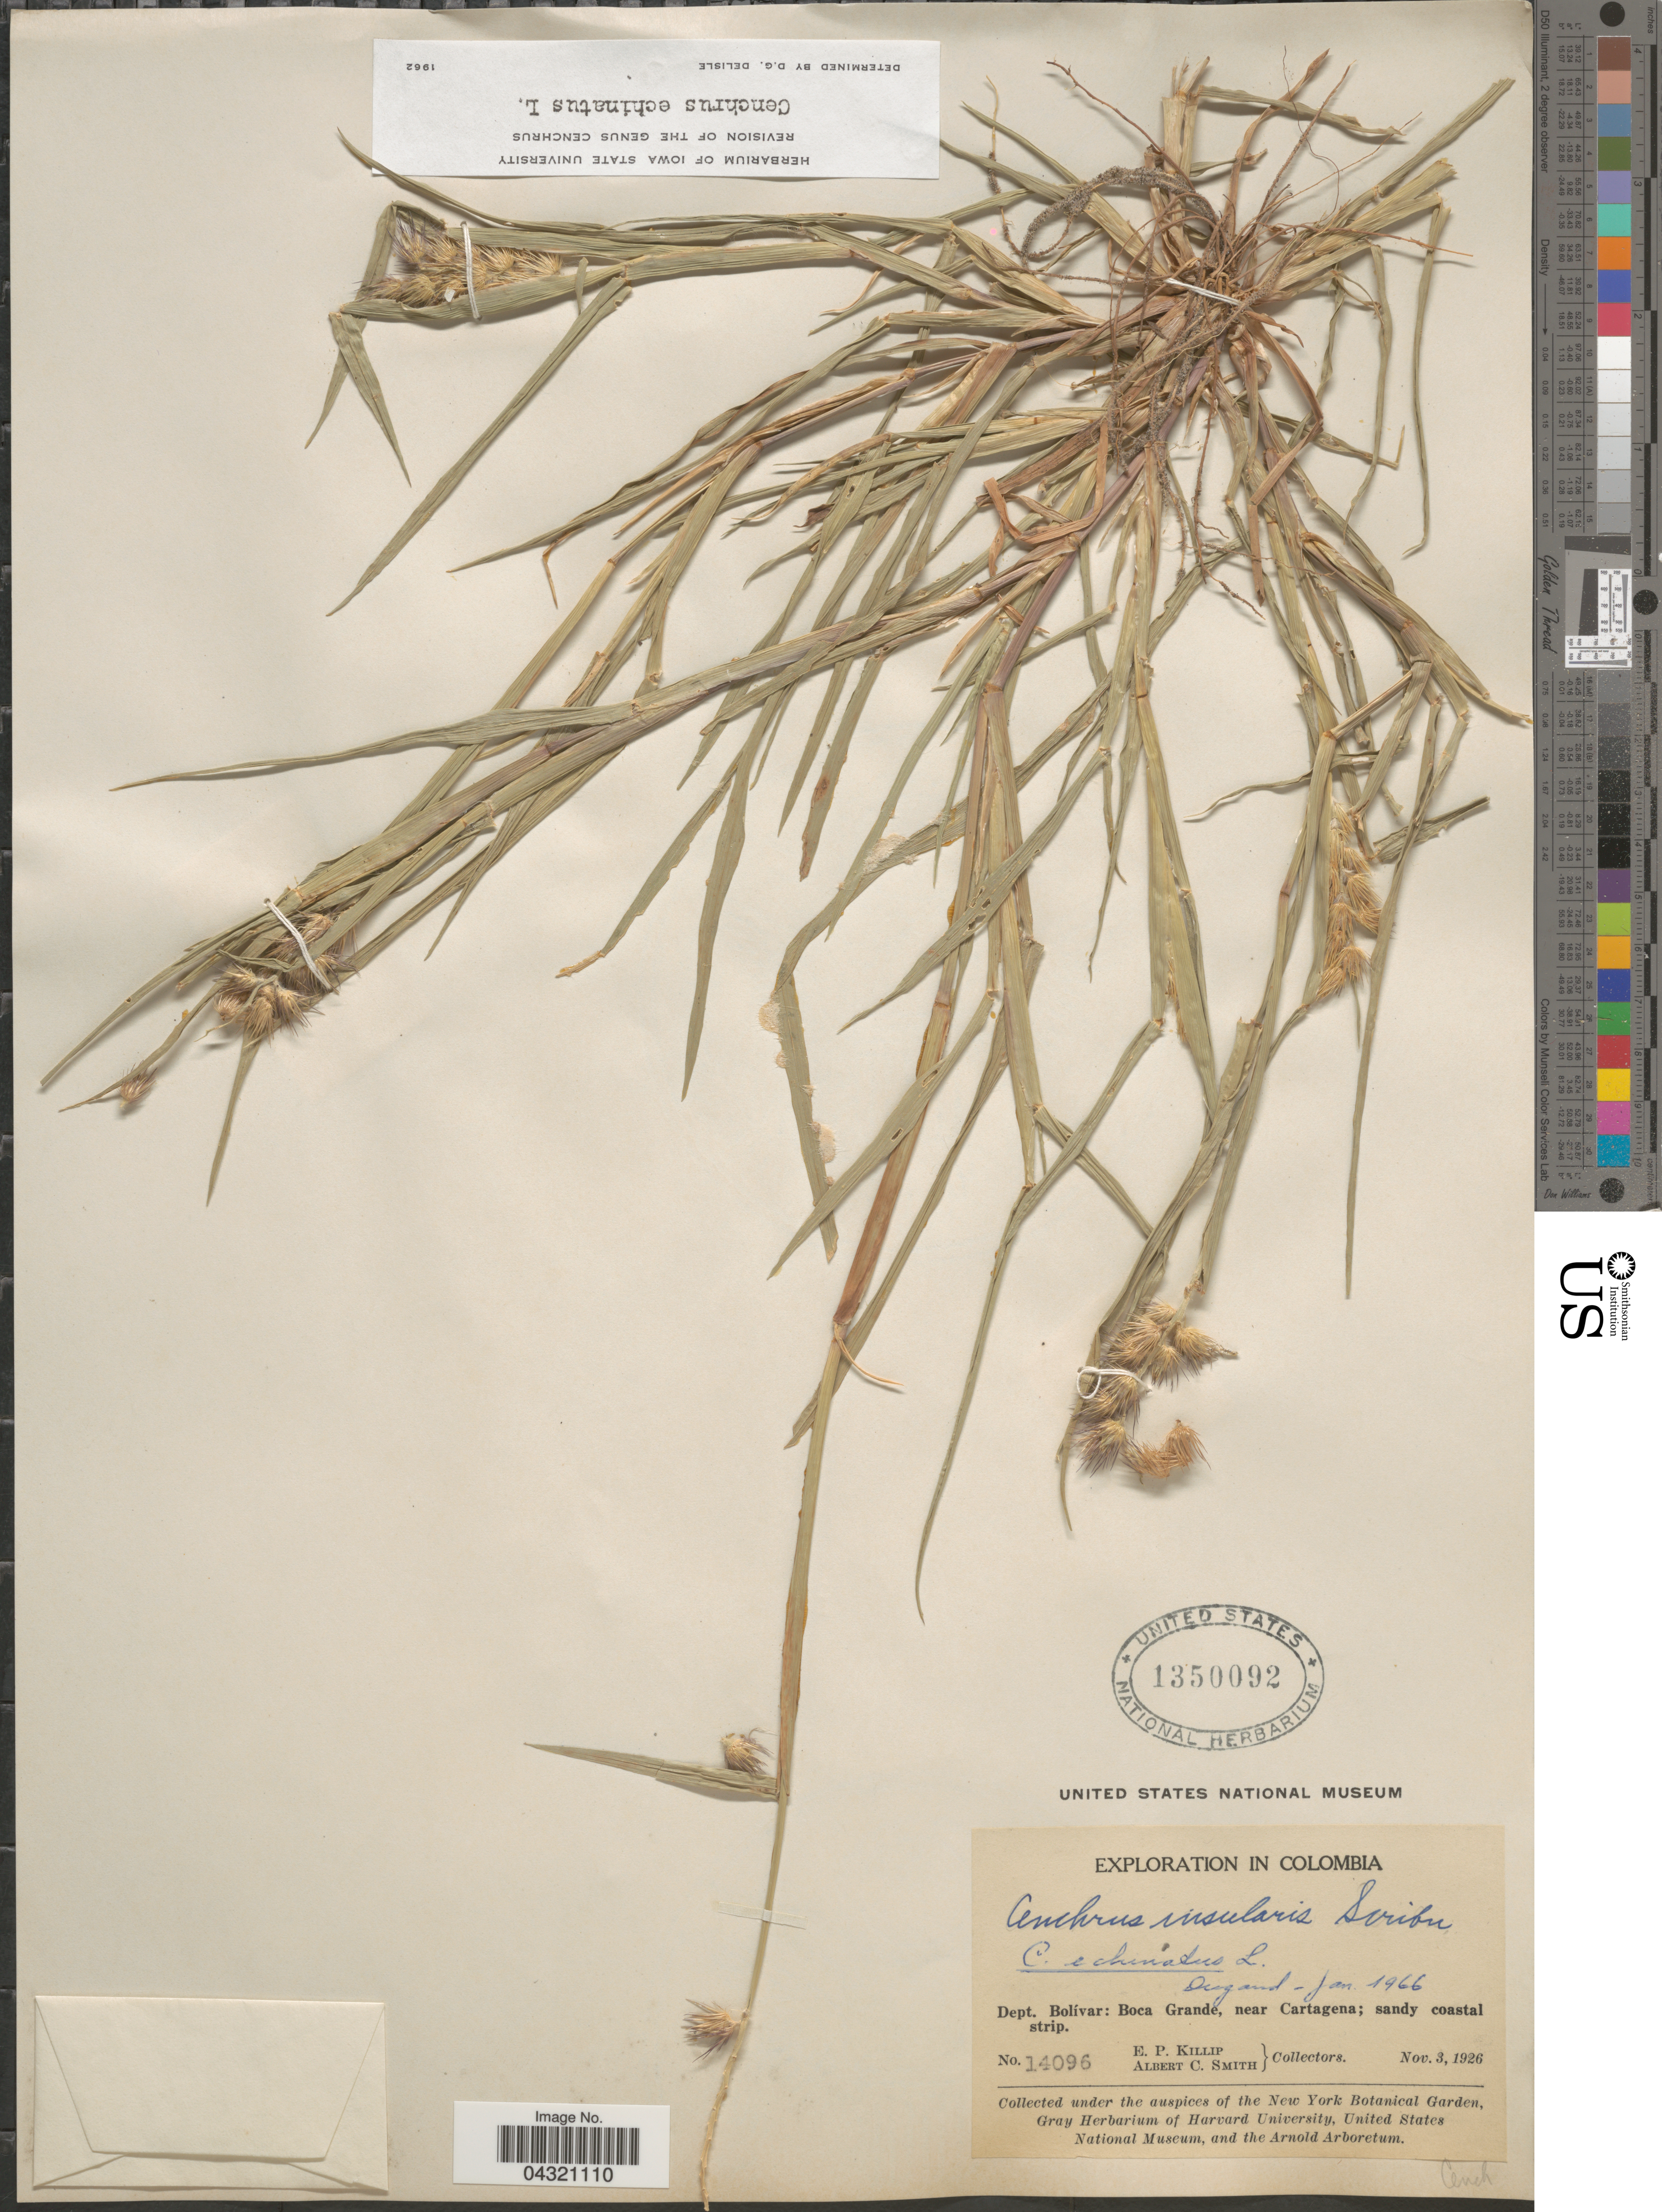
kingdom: Plantae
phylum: Tracheophyta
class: Liliopsida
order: Poales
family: Poaceae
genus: Cenchrus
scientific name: Cenchrus echinatus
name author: L.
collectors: E. P. Killip & A. C. Smith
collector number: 14096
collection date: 1926-11-03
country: Colombia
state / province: Bolívar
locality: Exploration in Colombia. Dept. Bolívar: Boca Grande, near Cartagena.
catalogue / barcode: US 1350092